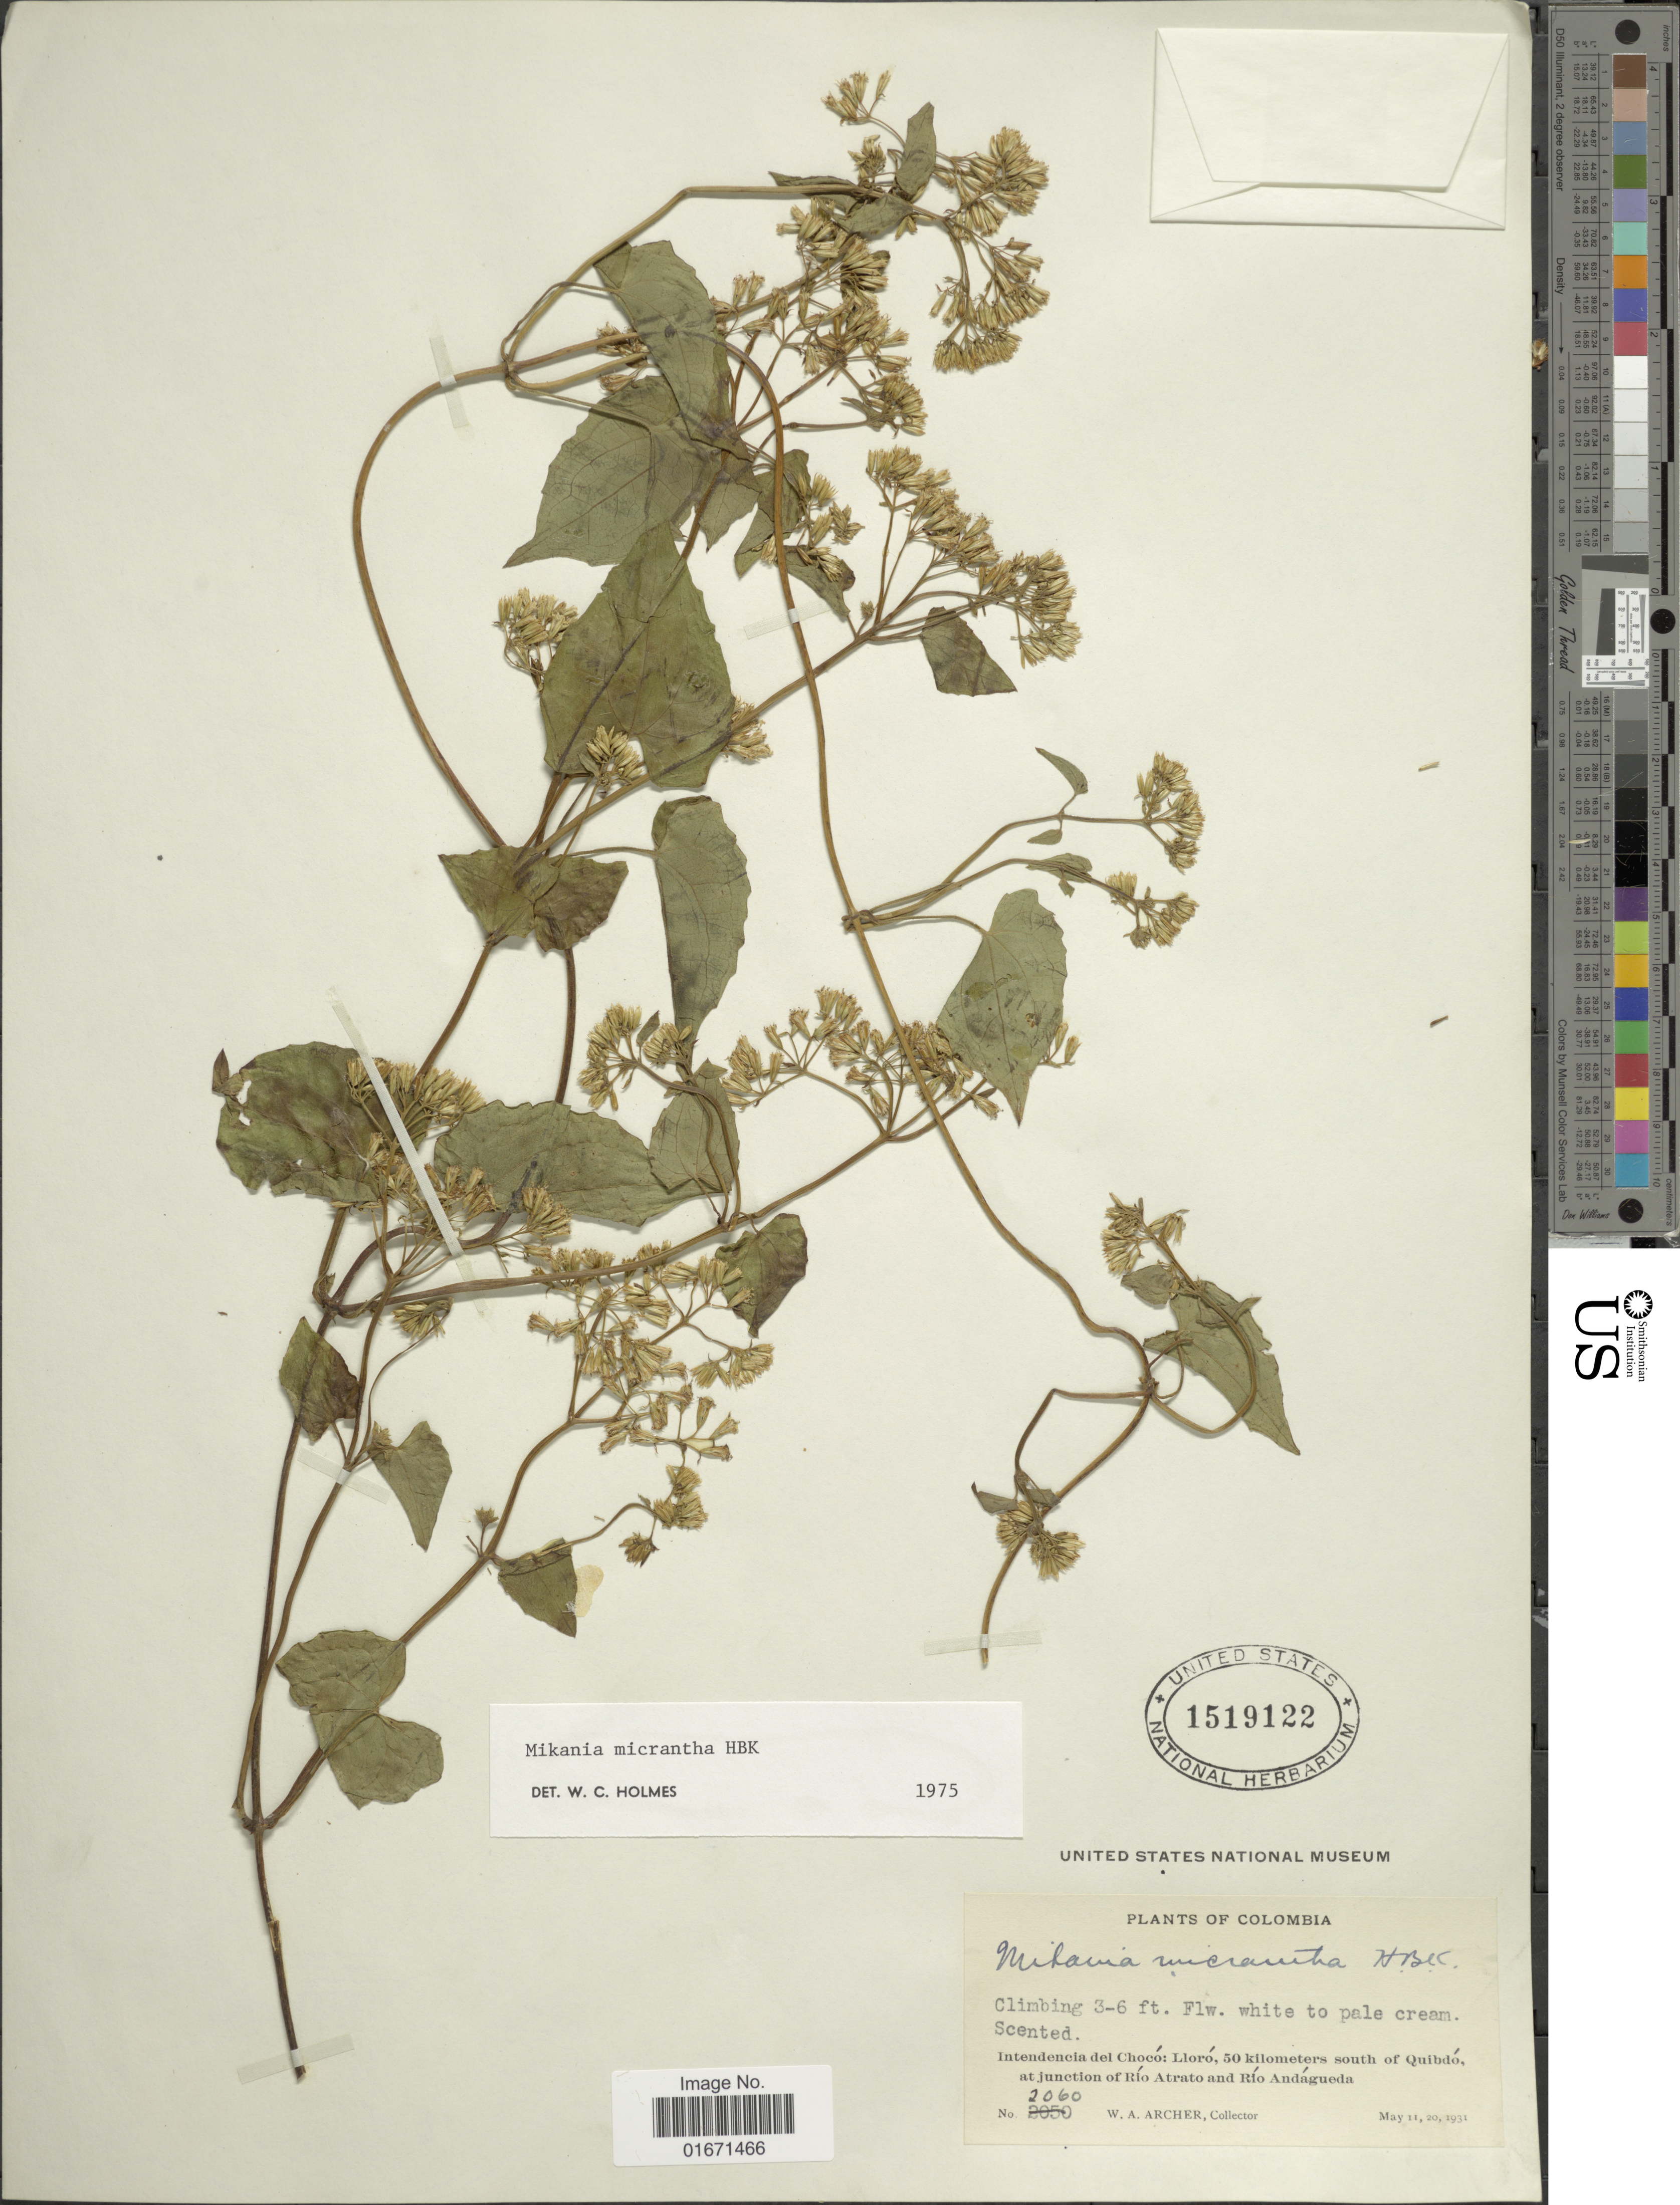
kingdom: Plantae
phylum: Tracheophyta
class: Magnoliopsida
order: Asterales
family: Asteraceae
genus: Mikania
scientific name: Mikania micrantha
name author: Kunth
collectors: W. A. Archer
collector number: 2060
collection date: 1931-05-11/1931-05-20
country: Colombia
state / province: Chocó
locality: Intendencia del Chocó: Lloró, 50 kilometers south of Quibdó, at junction of Río Atrato and Río Andágueda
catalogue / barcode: US 1519122